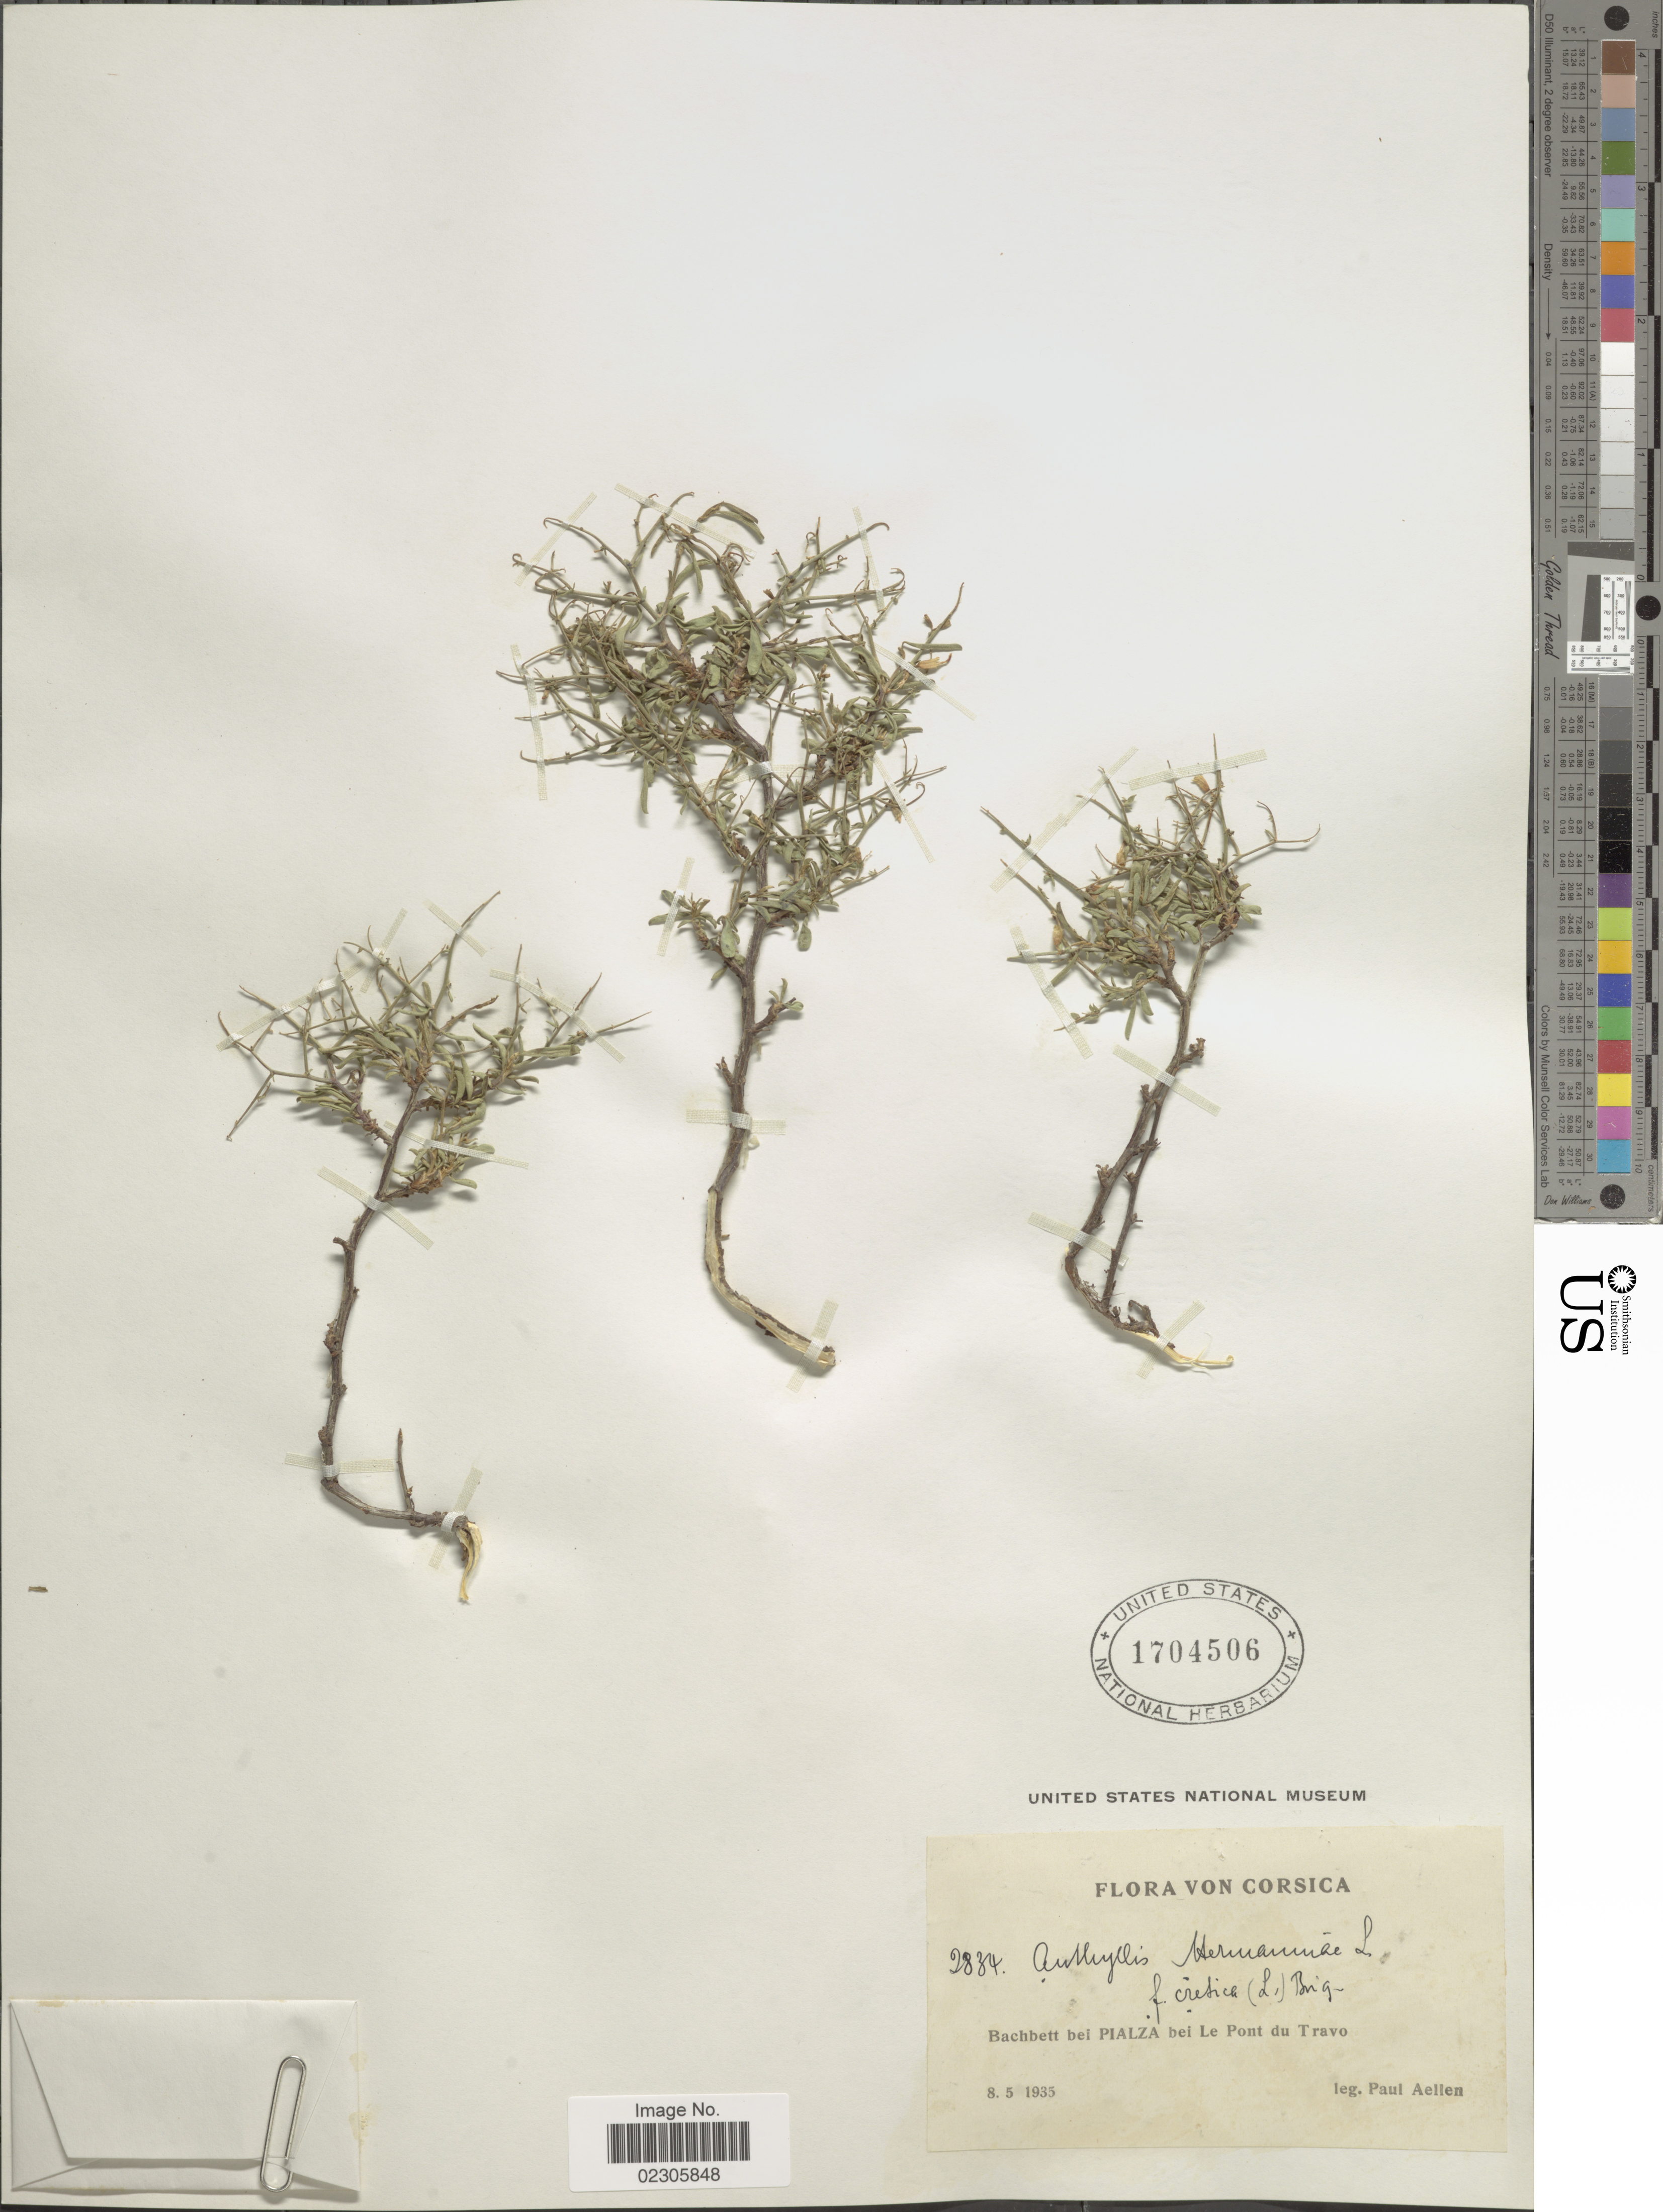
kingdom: Plantae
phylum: Tracheophyta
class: Magnoliopsida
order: Fabales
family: Fabaceae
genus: Anthyllis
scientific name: Anthyllis hermanniae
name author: L.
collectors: P. Aellen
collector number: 2834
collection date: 1935-05-08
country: France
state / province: Corsica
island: Corse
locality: Bachbett bei Pialza bei Le Pont du Travo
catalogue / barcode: US 1704506